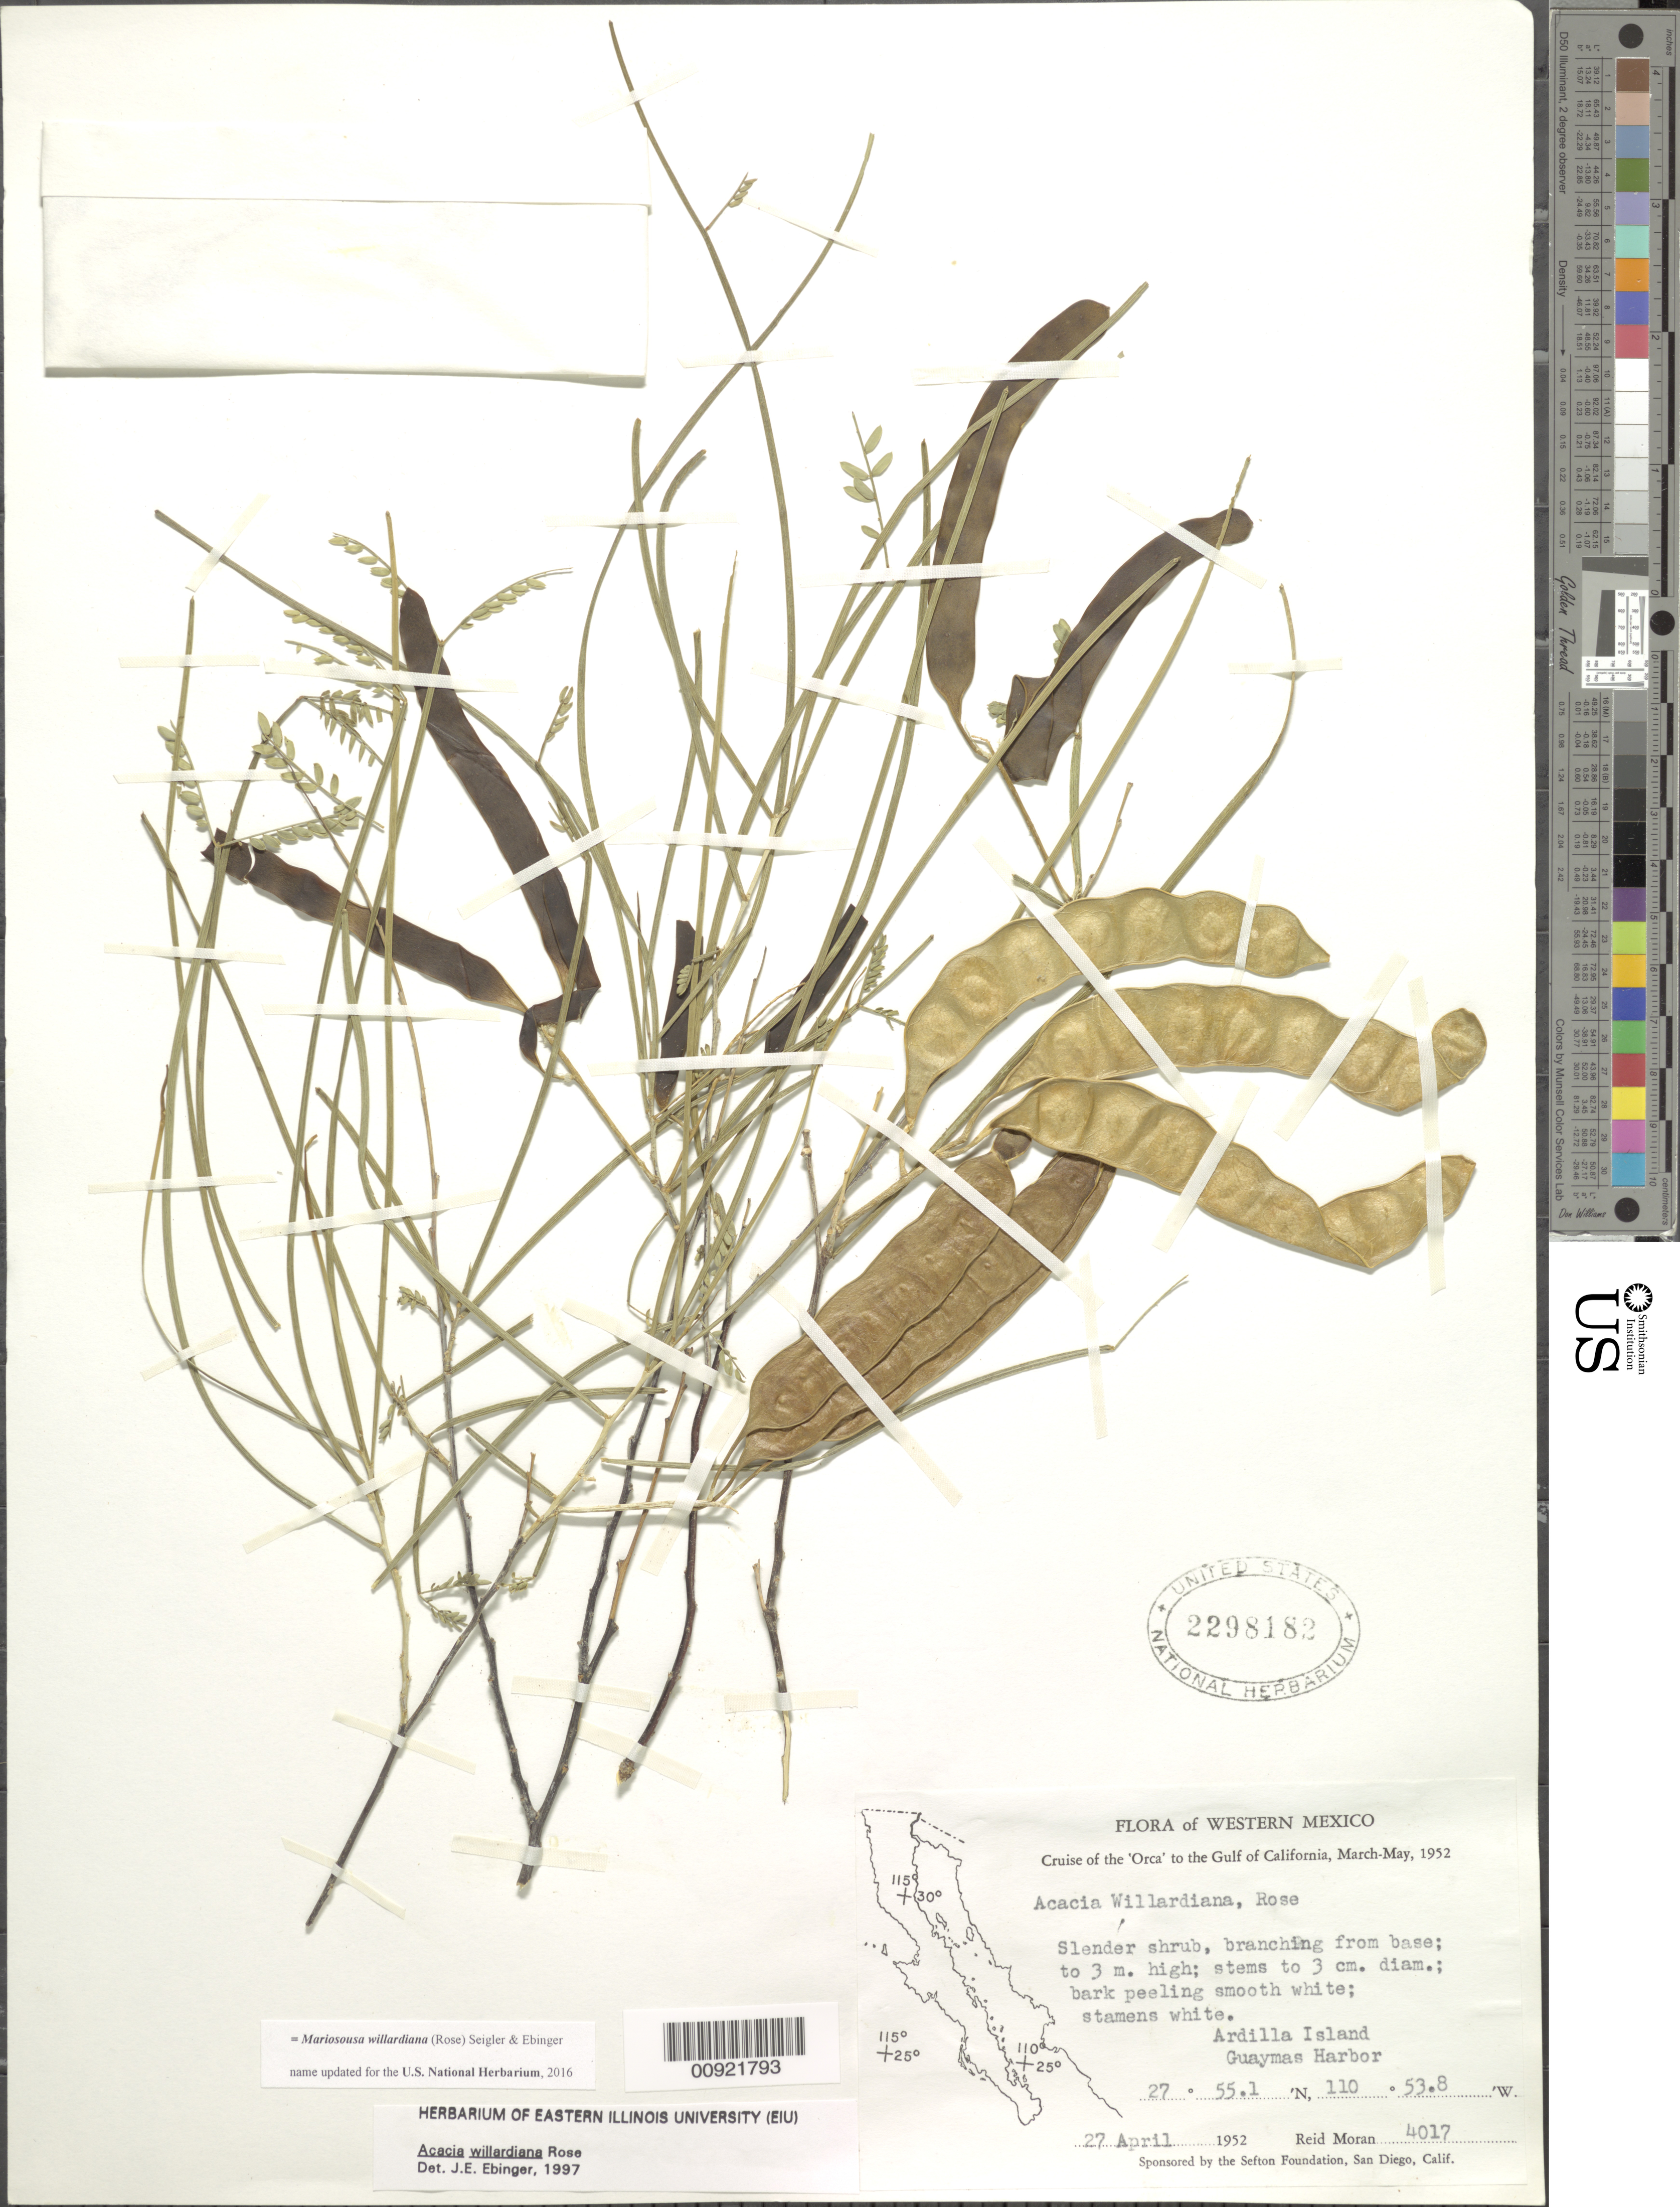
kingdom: Plantae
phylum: Tracheophyta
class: Magnoliopsida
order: Fabales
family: Fabaceae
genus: Mariosousa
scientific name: Mariosousa willardiana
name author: (Rose) Seigler & Ebinger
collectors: R. V. Moran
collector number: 4017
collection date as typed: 27 Apr 1952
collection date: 1952-04-27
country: Mexico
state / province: Sonora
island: Ardilla Is.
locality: Ardilla Island, Guaymas Harbor.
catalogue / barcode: US 2298182